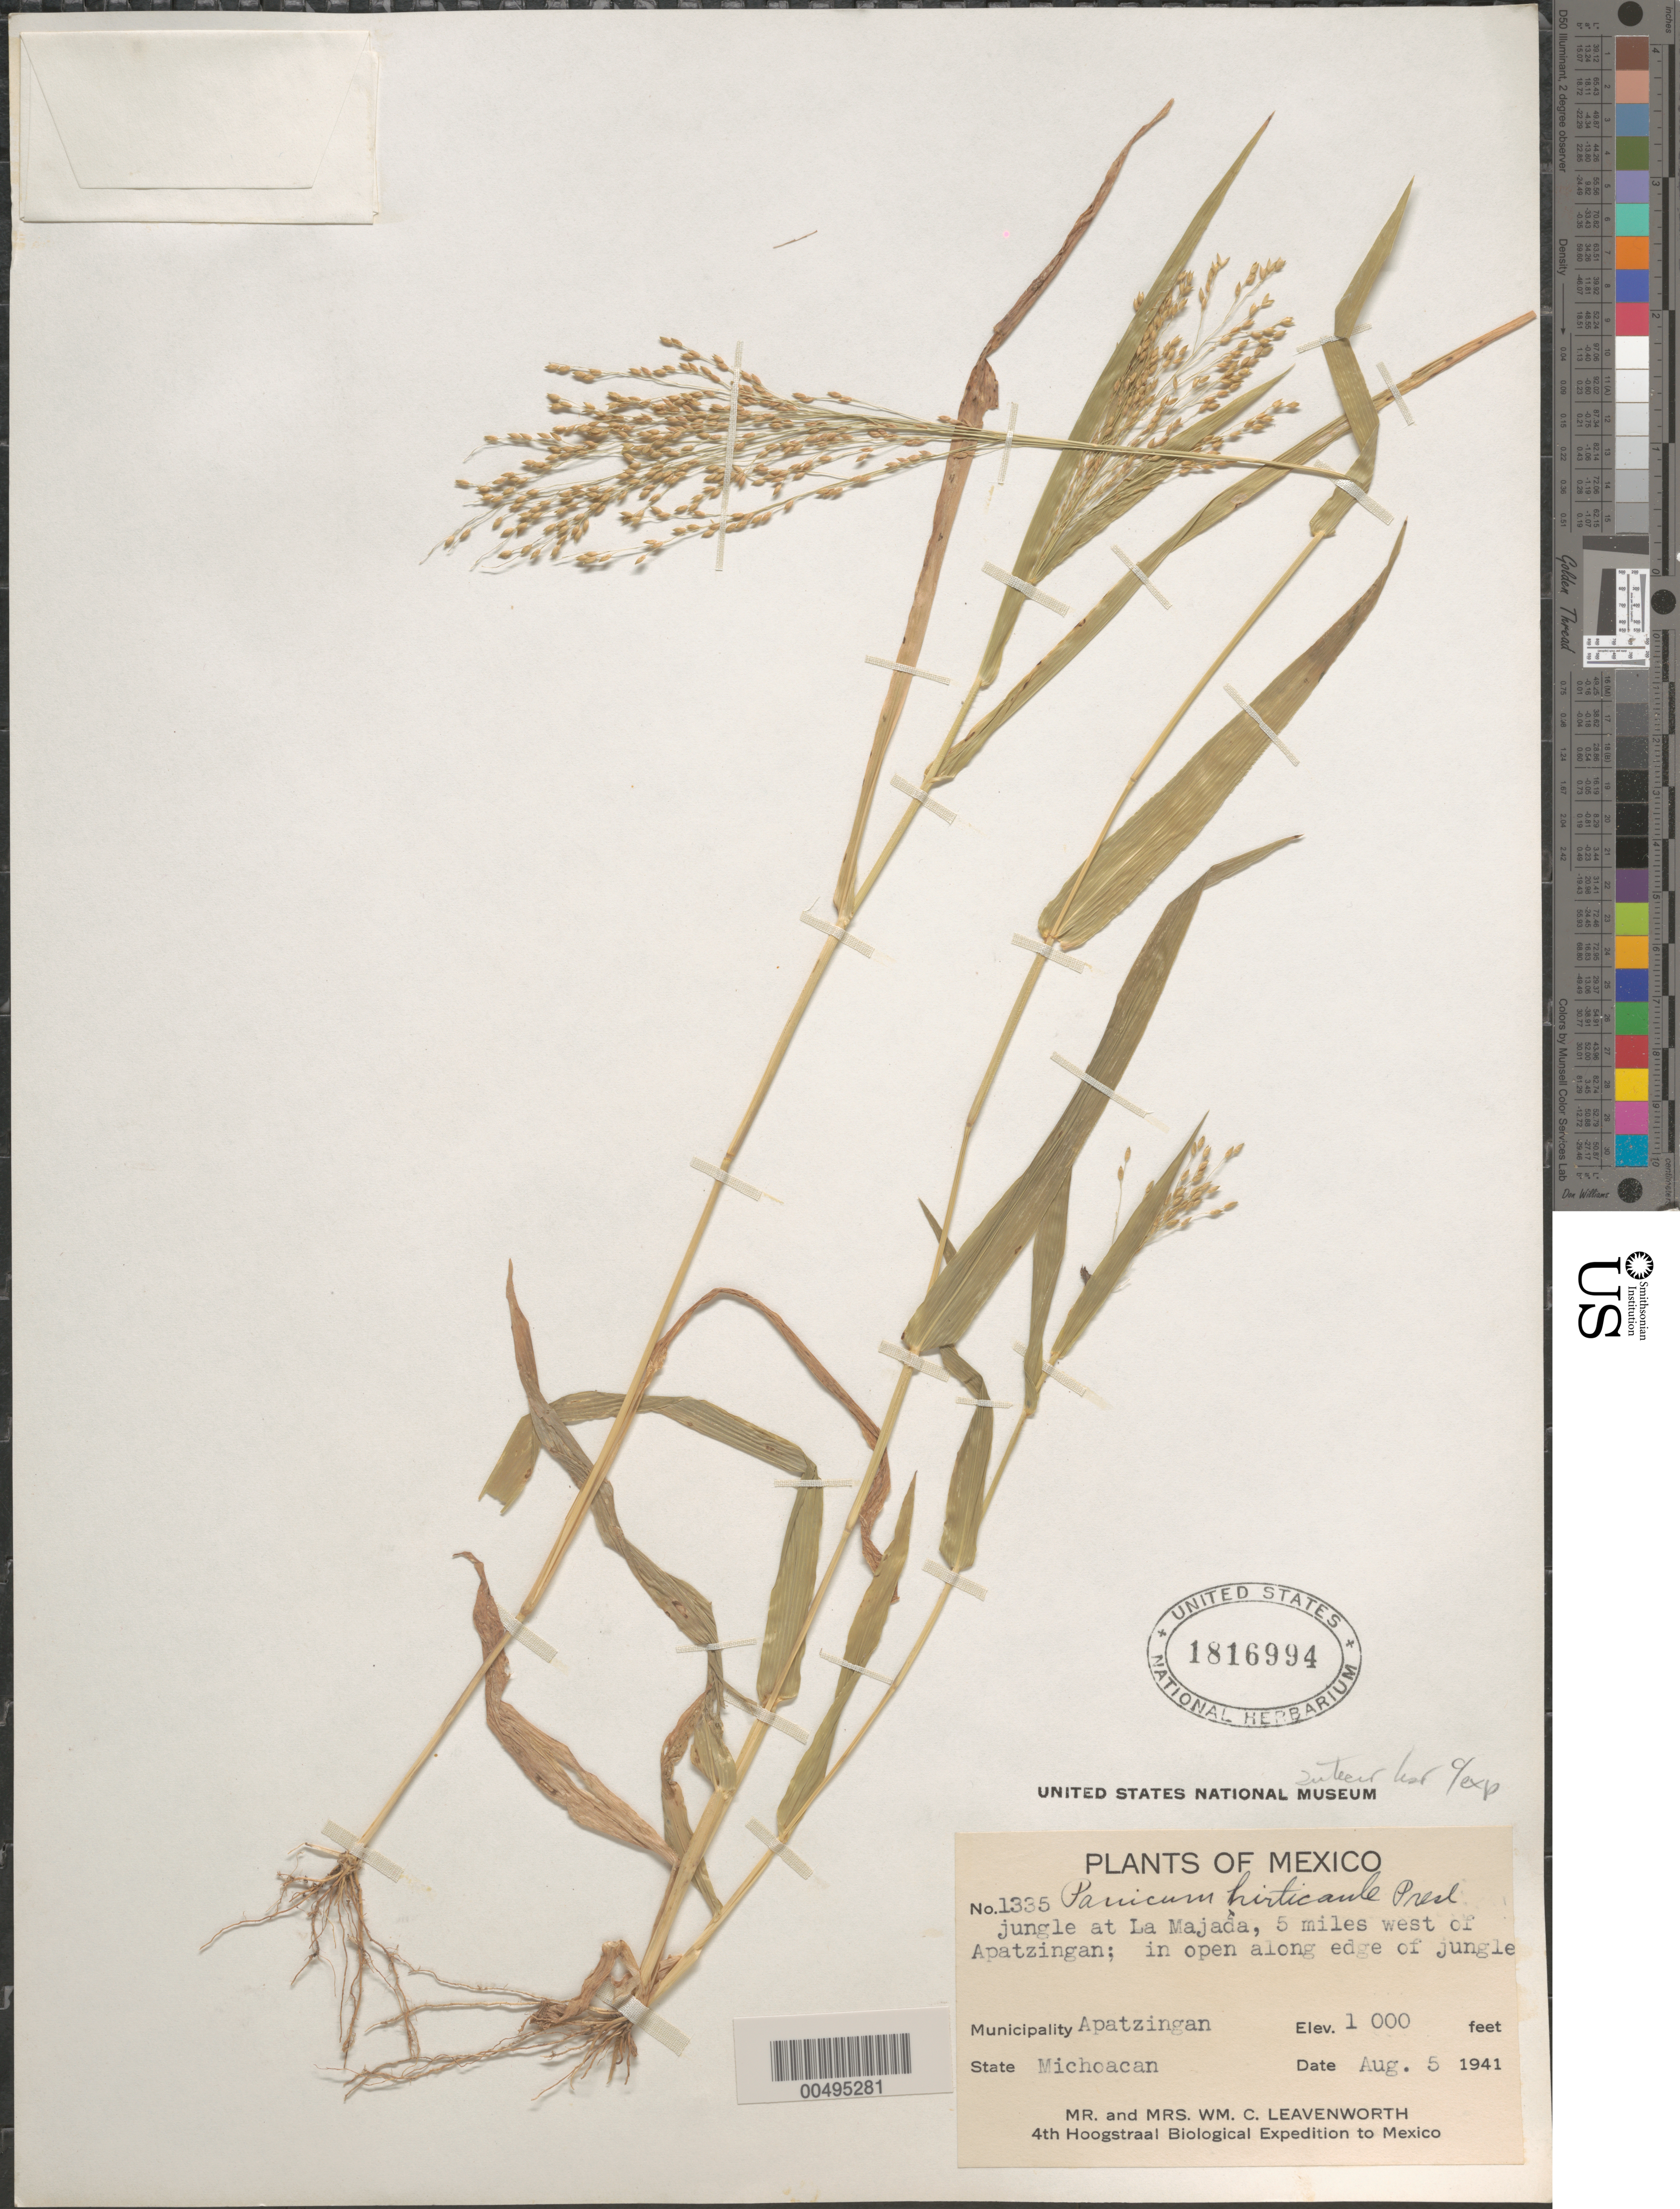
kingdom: Plantae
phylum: Tracheophyta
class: Liliopsida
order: Poales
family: Poaceae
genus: Panicum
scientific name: Panicum hirticaule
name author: J. Presl in C. Presl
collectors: W. C. Leavenworth & Mrs. W. C. Leavenworth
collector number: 1335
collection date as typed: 5 Aug 1941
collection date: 1941-08-05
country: Mexico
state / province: Michoacán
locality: At La Majada, 5 mi W of Apatzingan, Mun: Apatzingan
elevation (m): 305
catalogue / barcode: US 1816994